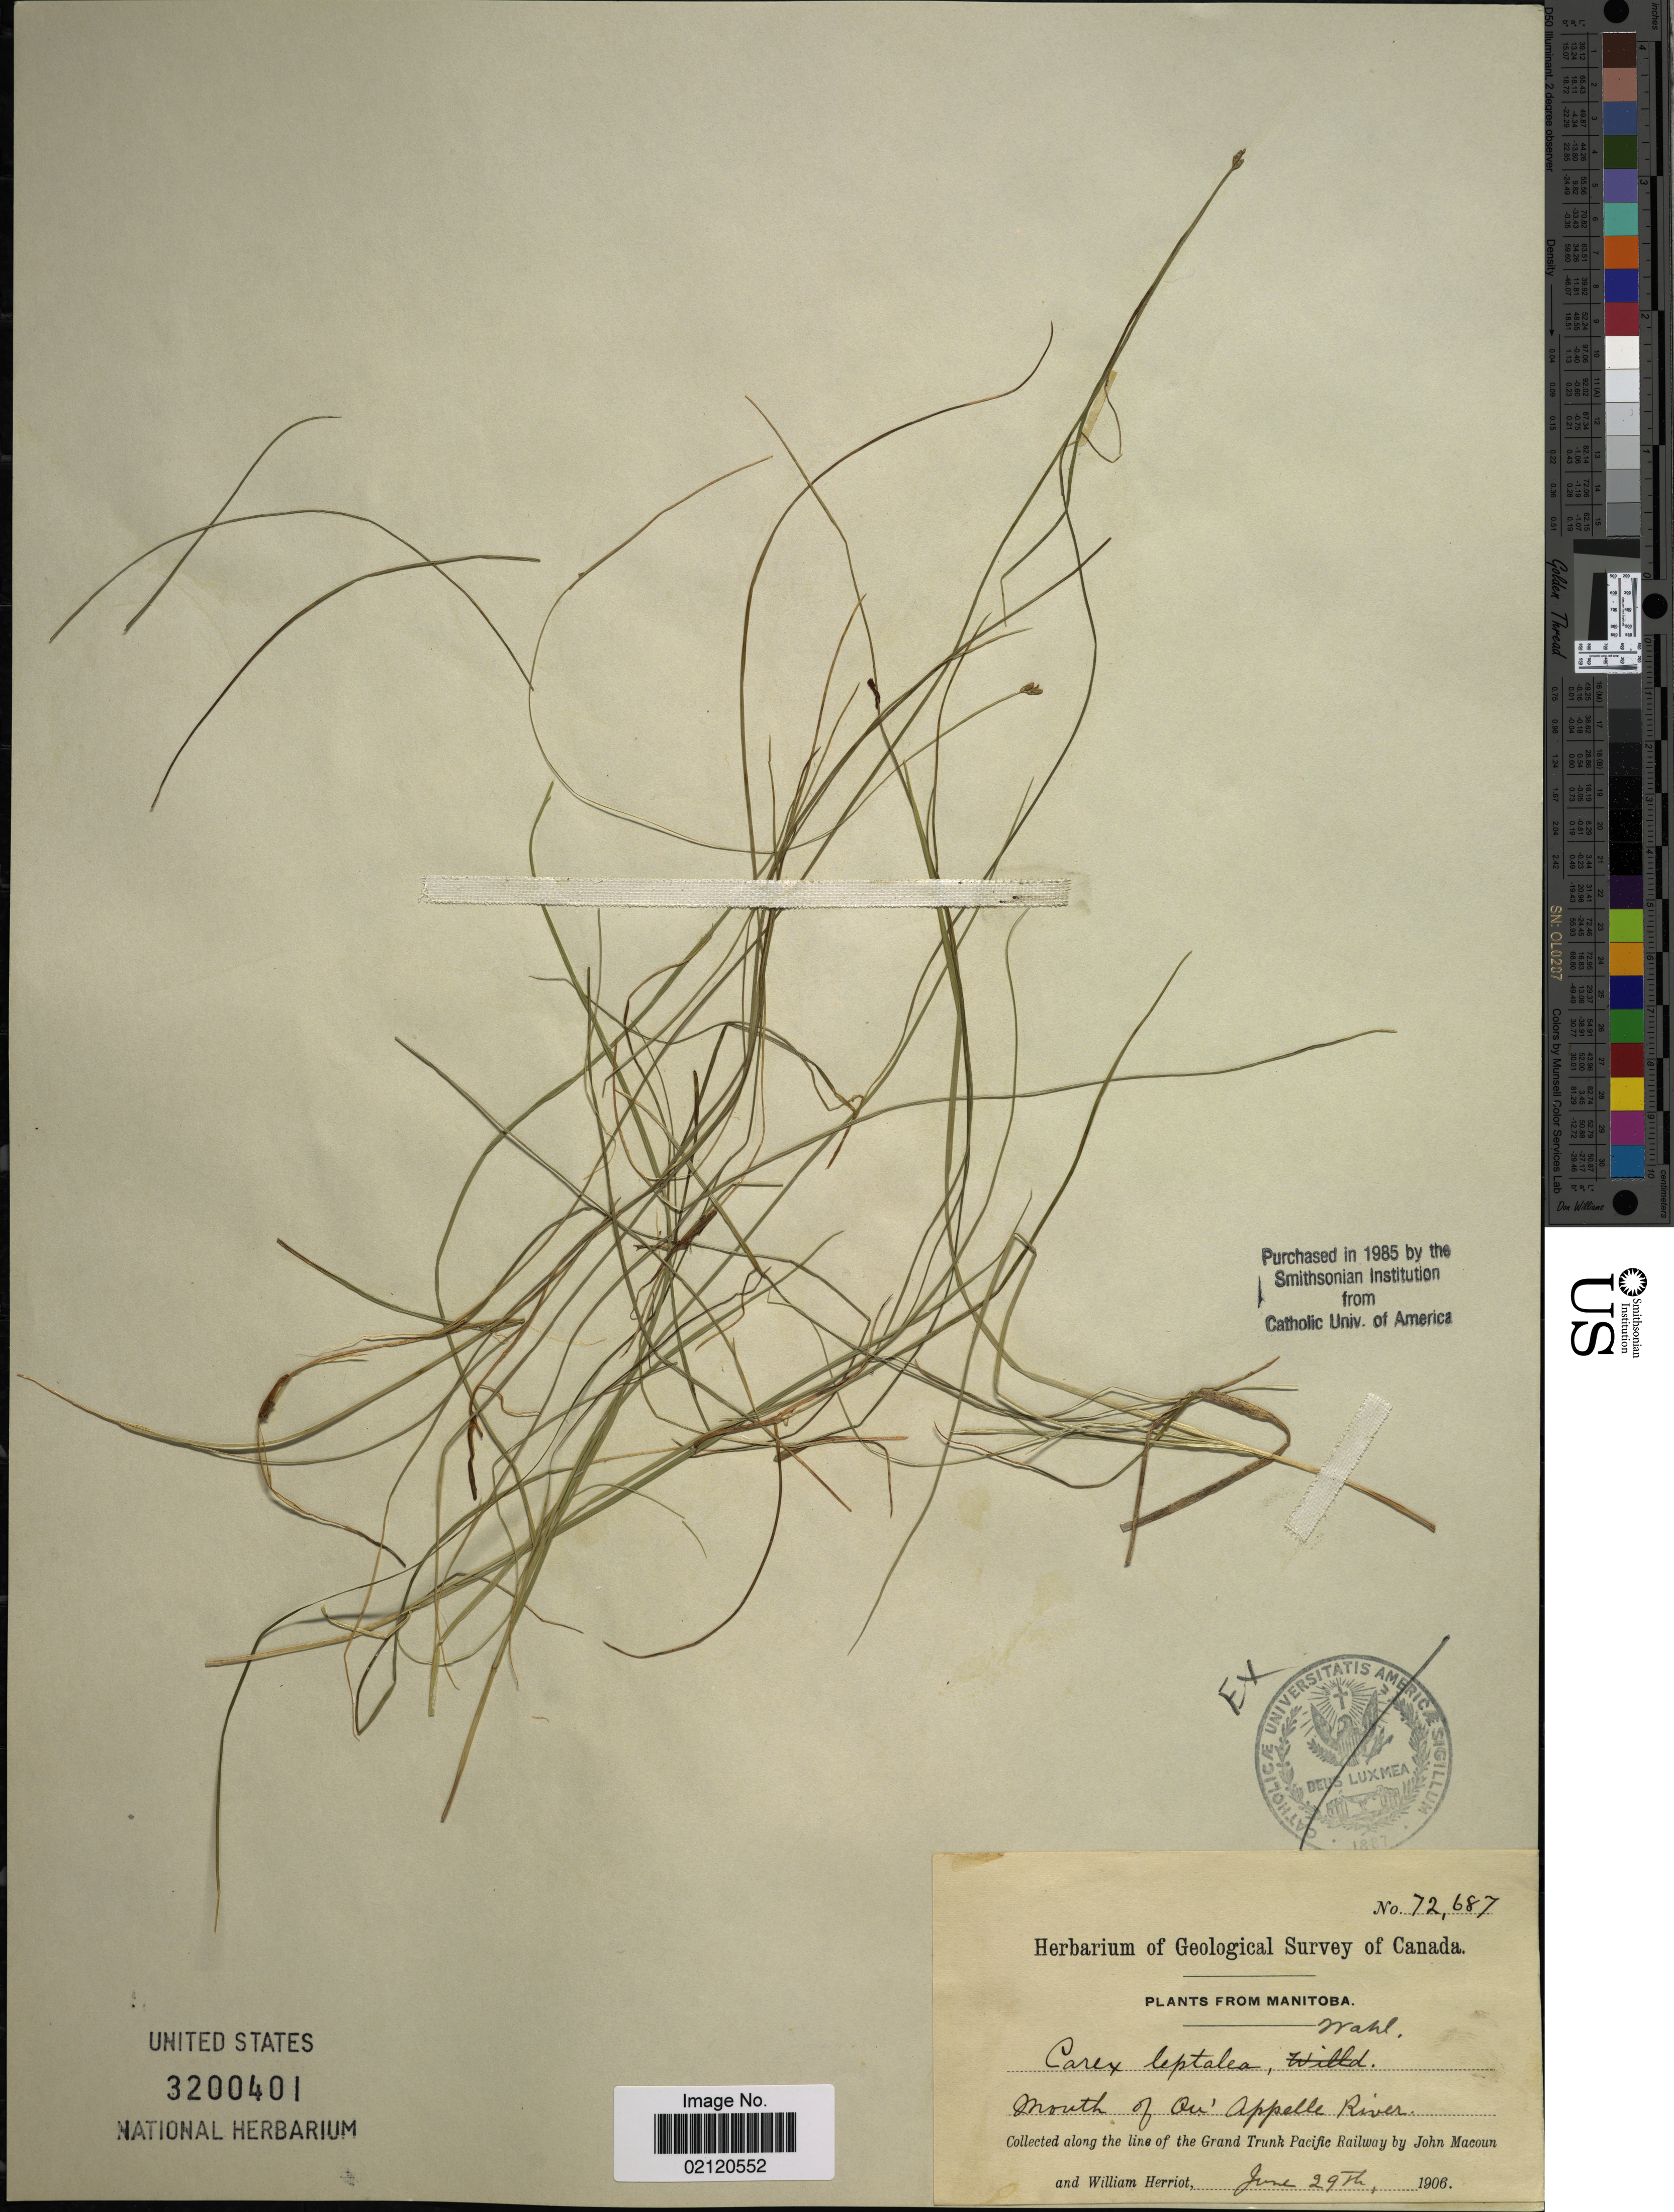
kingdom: Plantae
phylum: Tracheophyta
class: Liliopsida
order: Poales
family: Cyperaceae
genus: Carex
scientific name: Carex leptalea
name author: Wahlenb.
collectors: W. Herriot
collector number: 72687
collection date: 1906-06-29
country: Canada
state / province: Manitoba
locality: Mouth of Ou ' Apelle River, along the line Grand Trunk Pacific Railway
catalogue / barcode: US 3200401